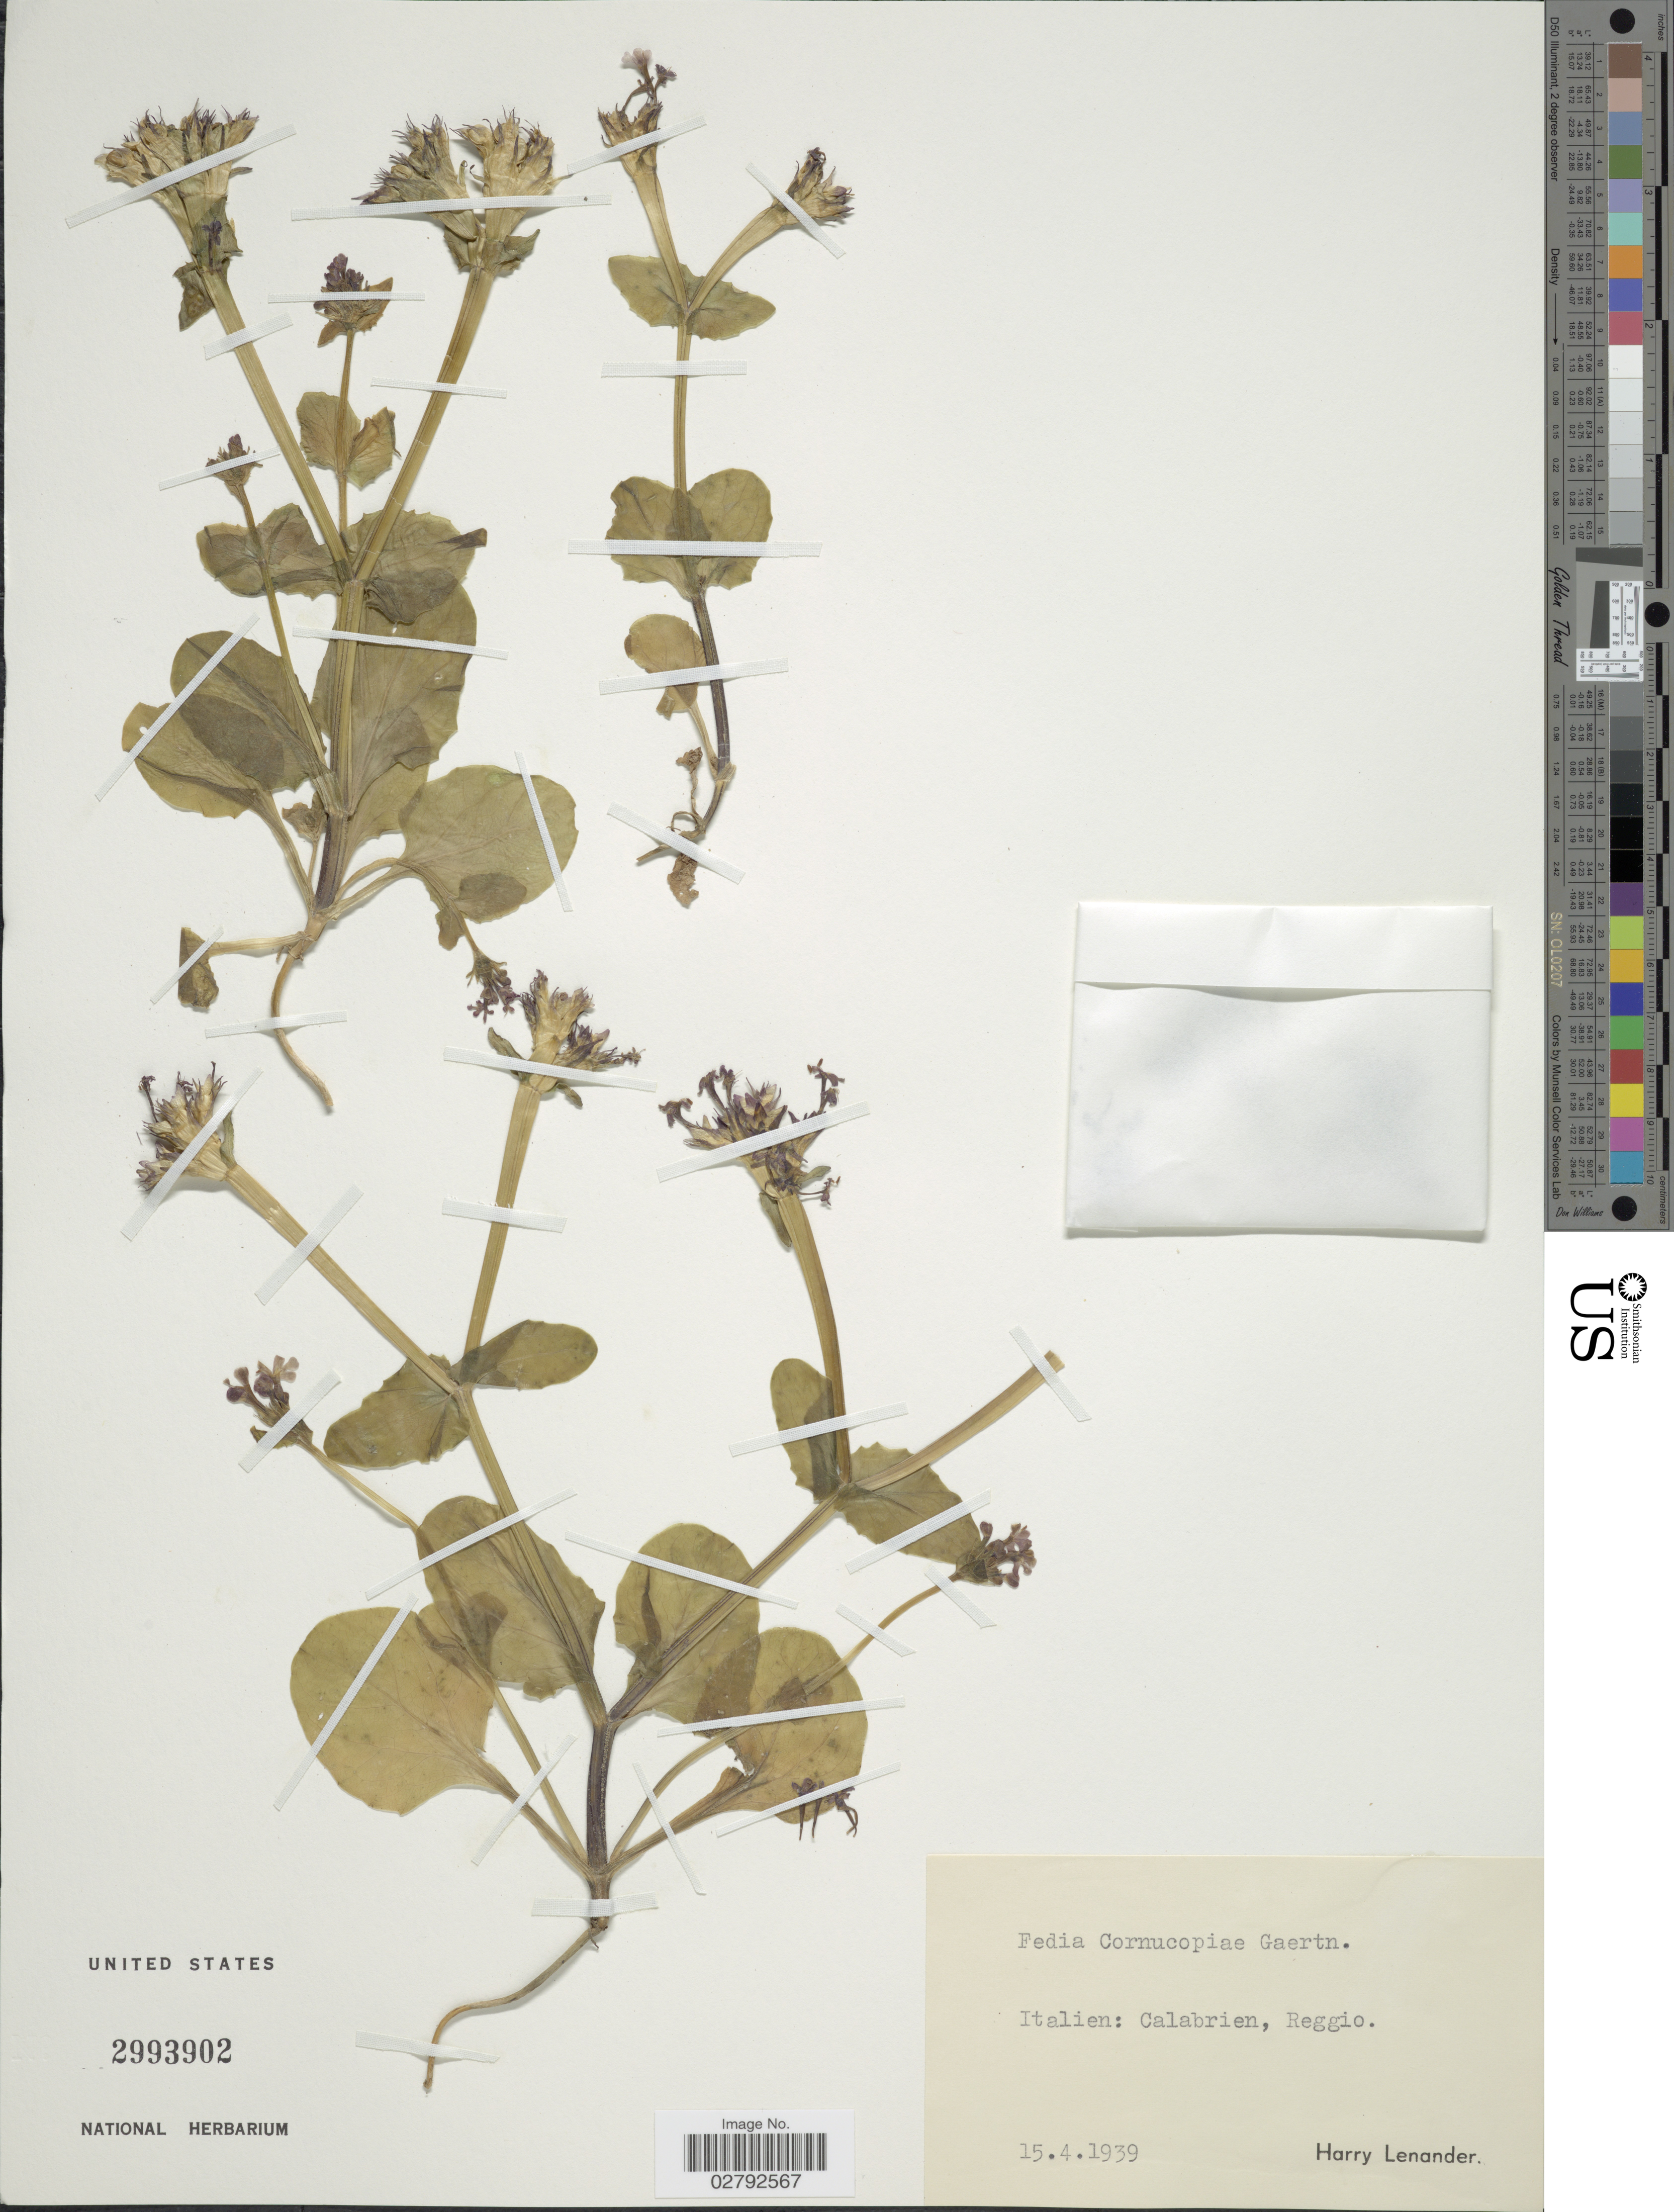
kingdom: Plantae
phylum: Tracheophyta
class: Magnoliopsida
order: Dipsacales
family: Caprifoliaceae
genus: Fedia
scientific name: Fedia graciliflora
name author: Fisch. & C.A. Mey.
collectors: H. Lenander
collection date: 1939-04-15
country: Italy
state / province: Calabria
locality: Calabrien, Reggio.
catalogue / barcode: US 2993902